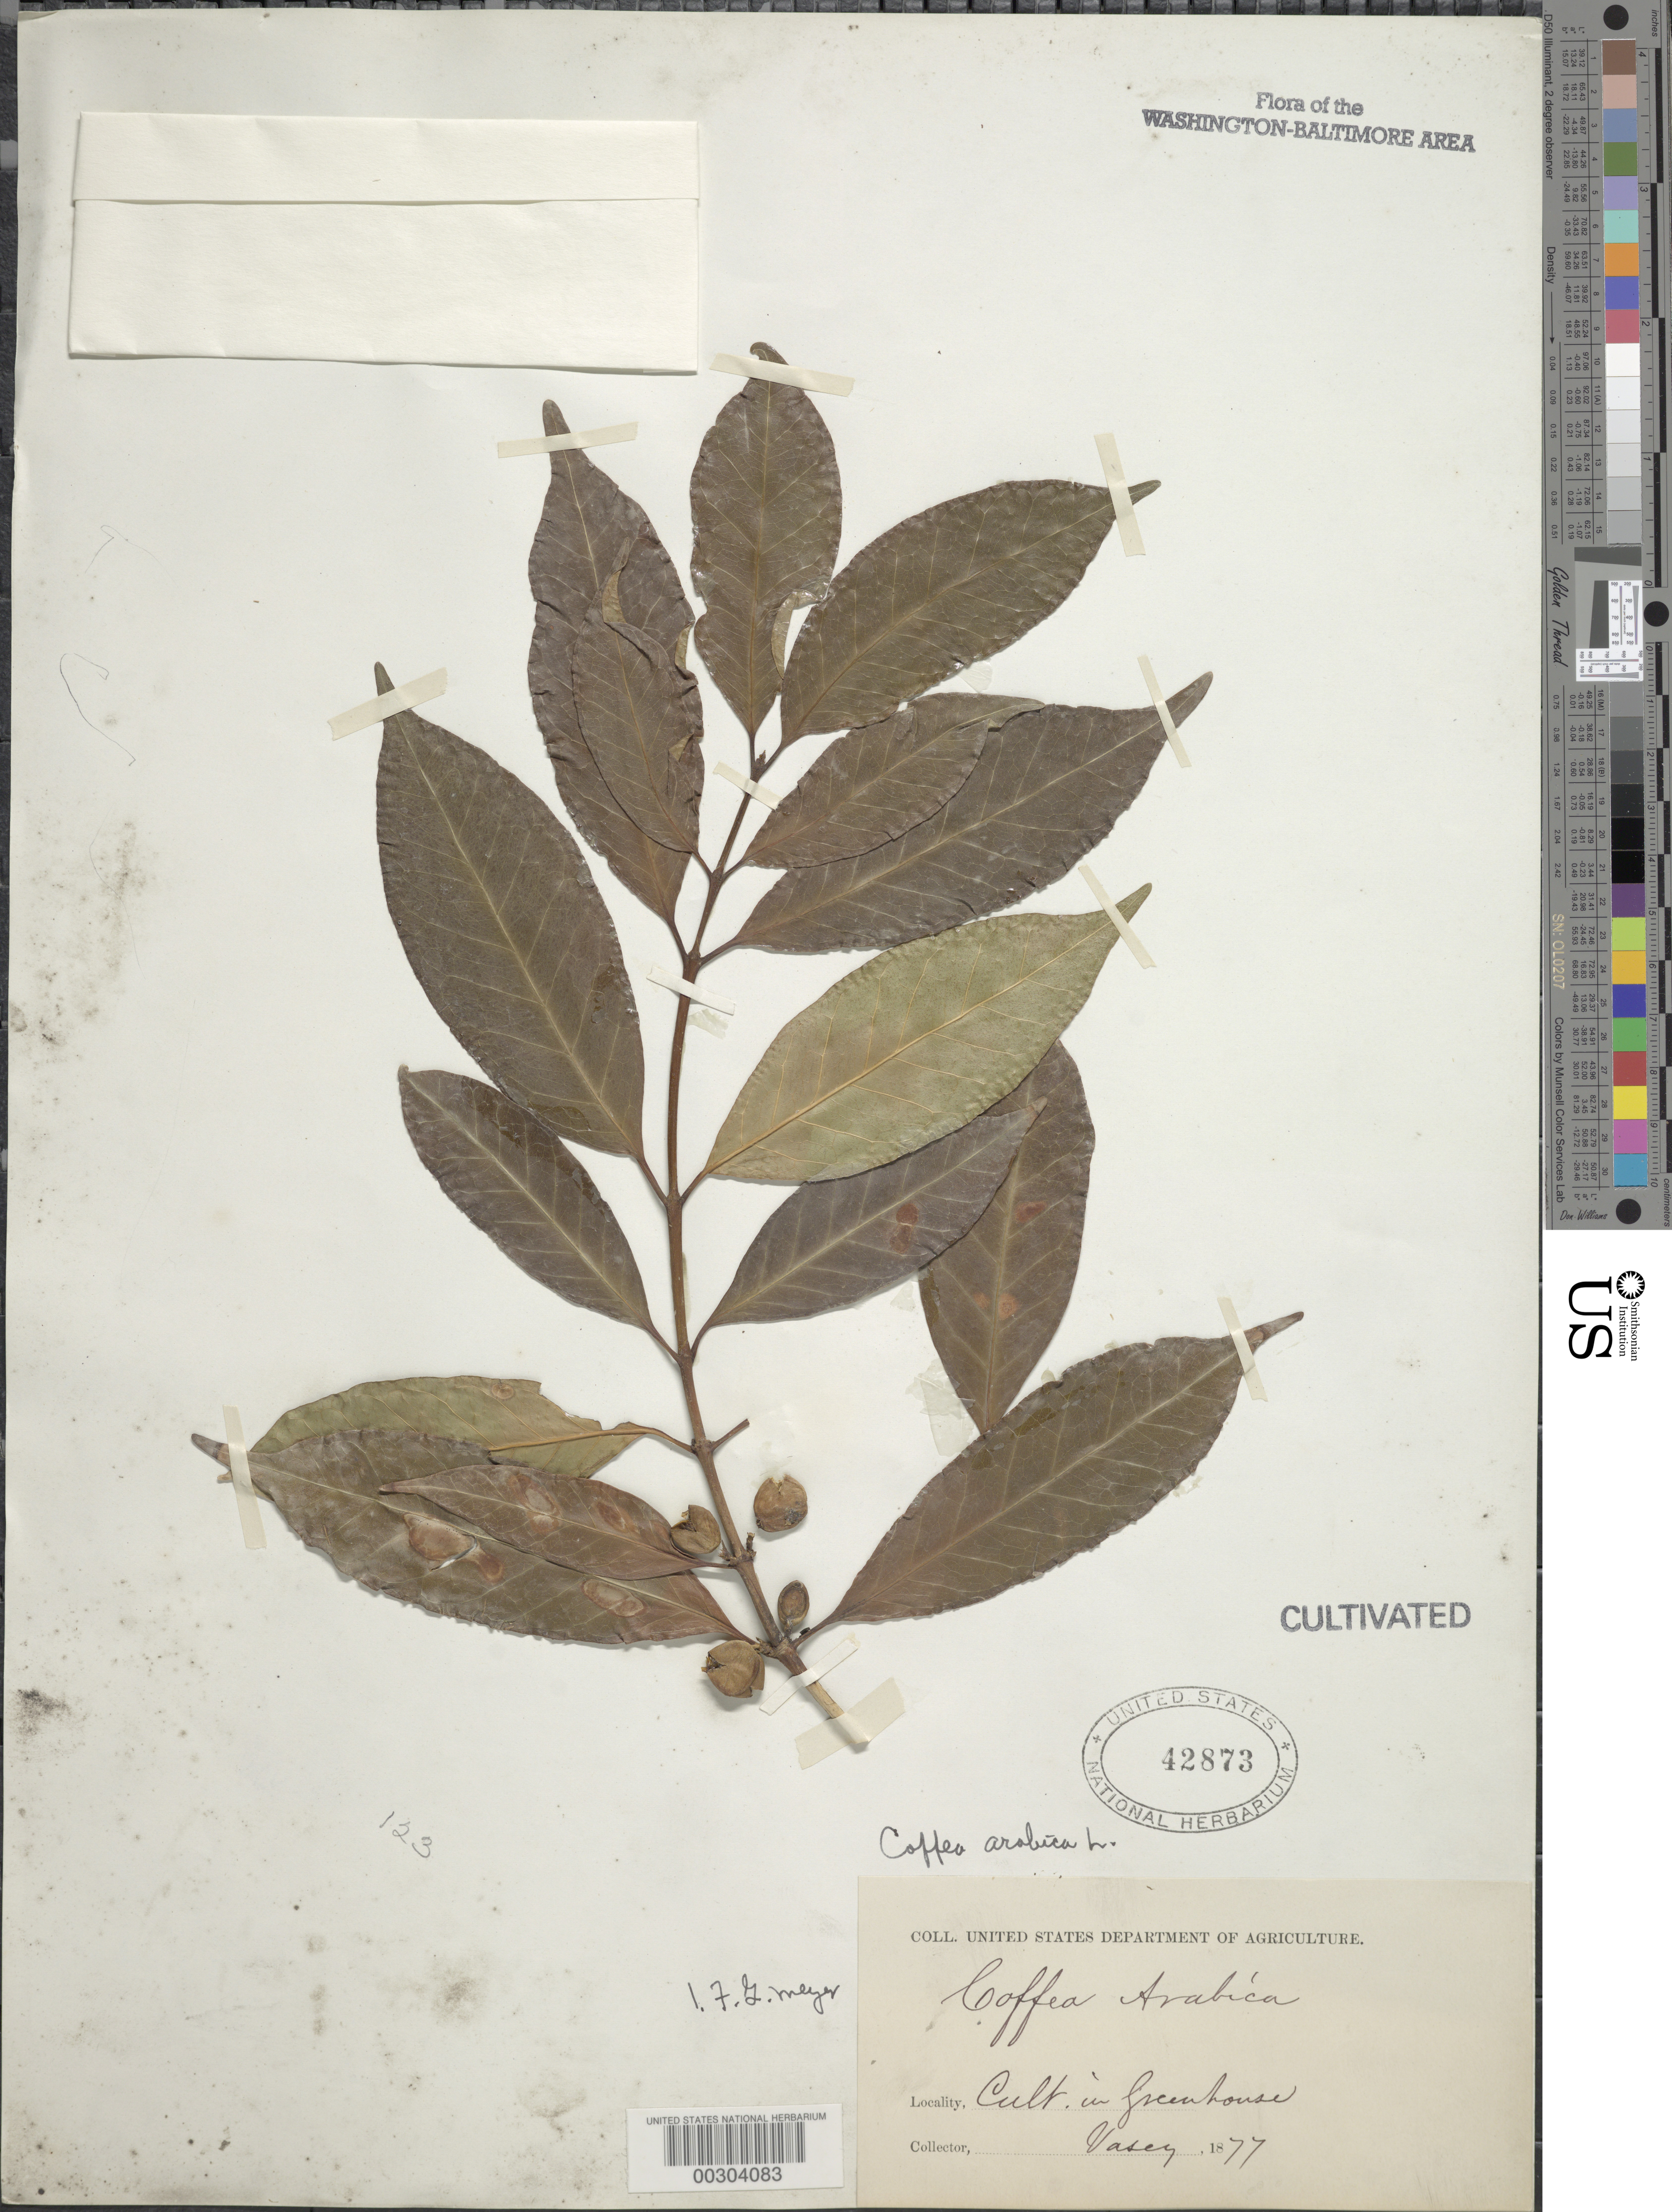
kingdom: Plantae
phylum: Tracheophyta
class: Magnoliopsida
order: Gentianales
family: Rubiaceae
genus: Coffea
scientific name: Coffea arabica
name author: L.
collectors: G. R. Vasey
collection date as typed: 1877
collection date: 1877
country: United States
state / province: District of Columbia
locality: Department of Agriculture Greenhouse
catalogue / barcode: US 42873